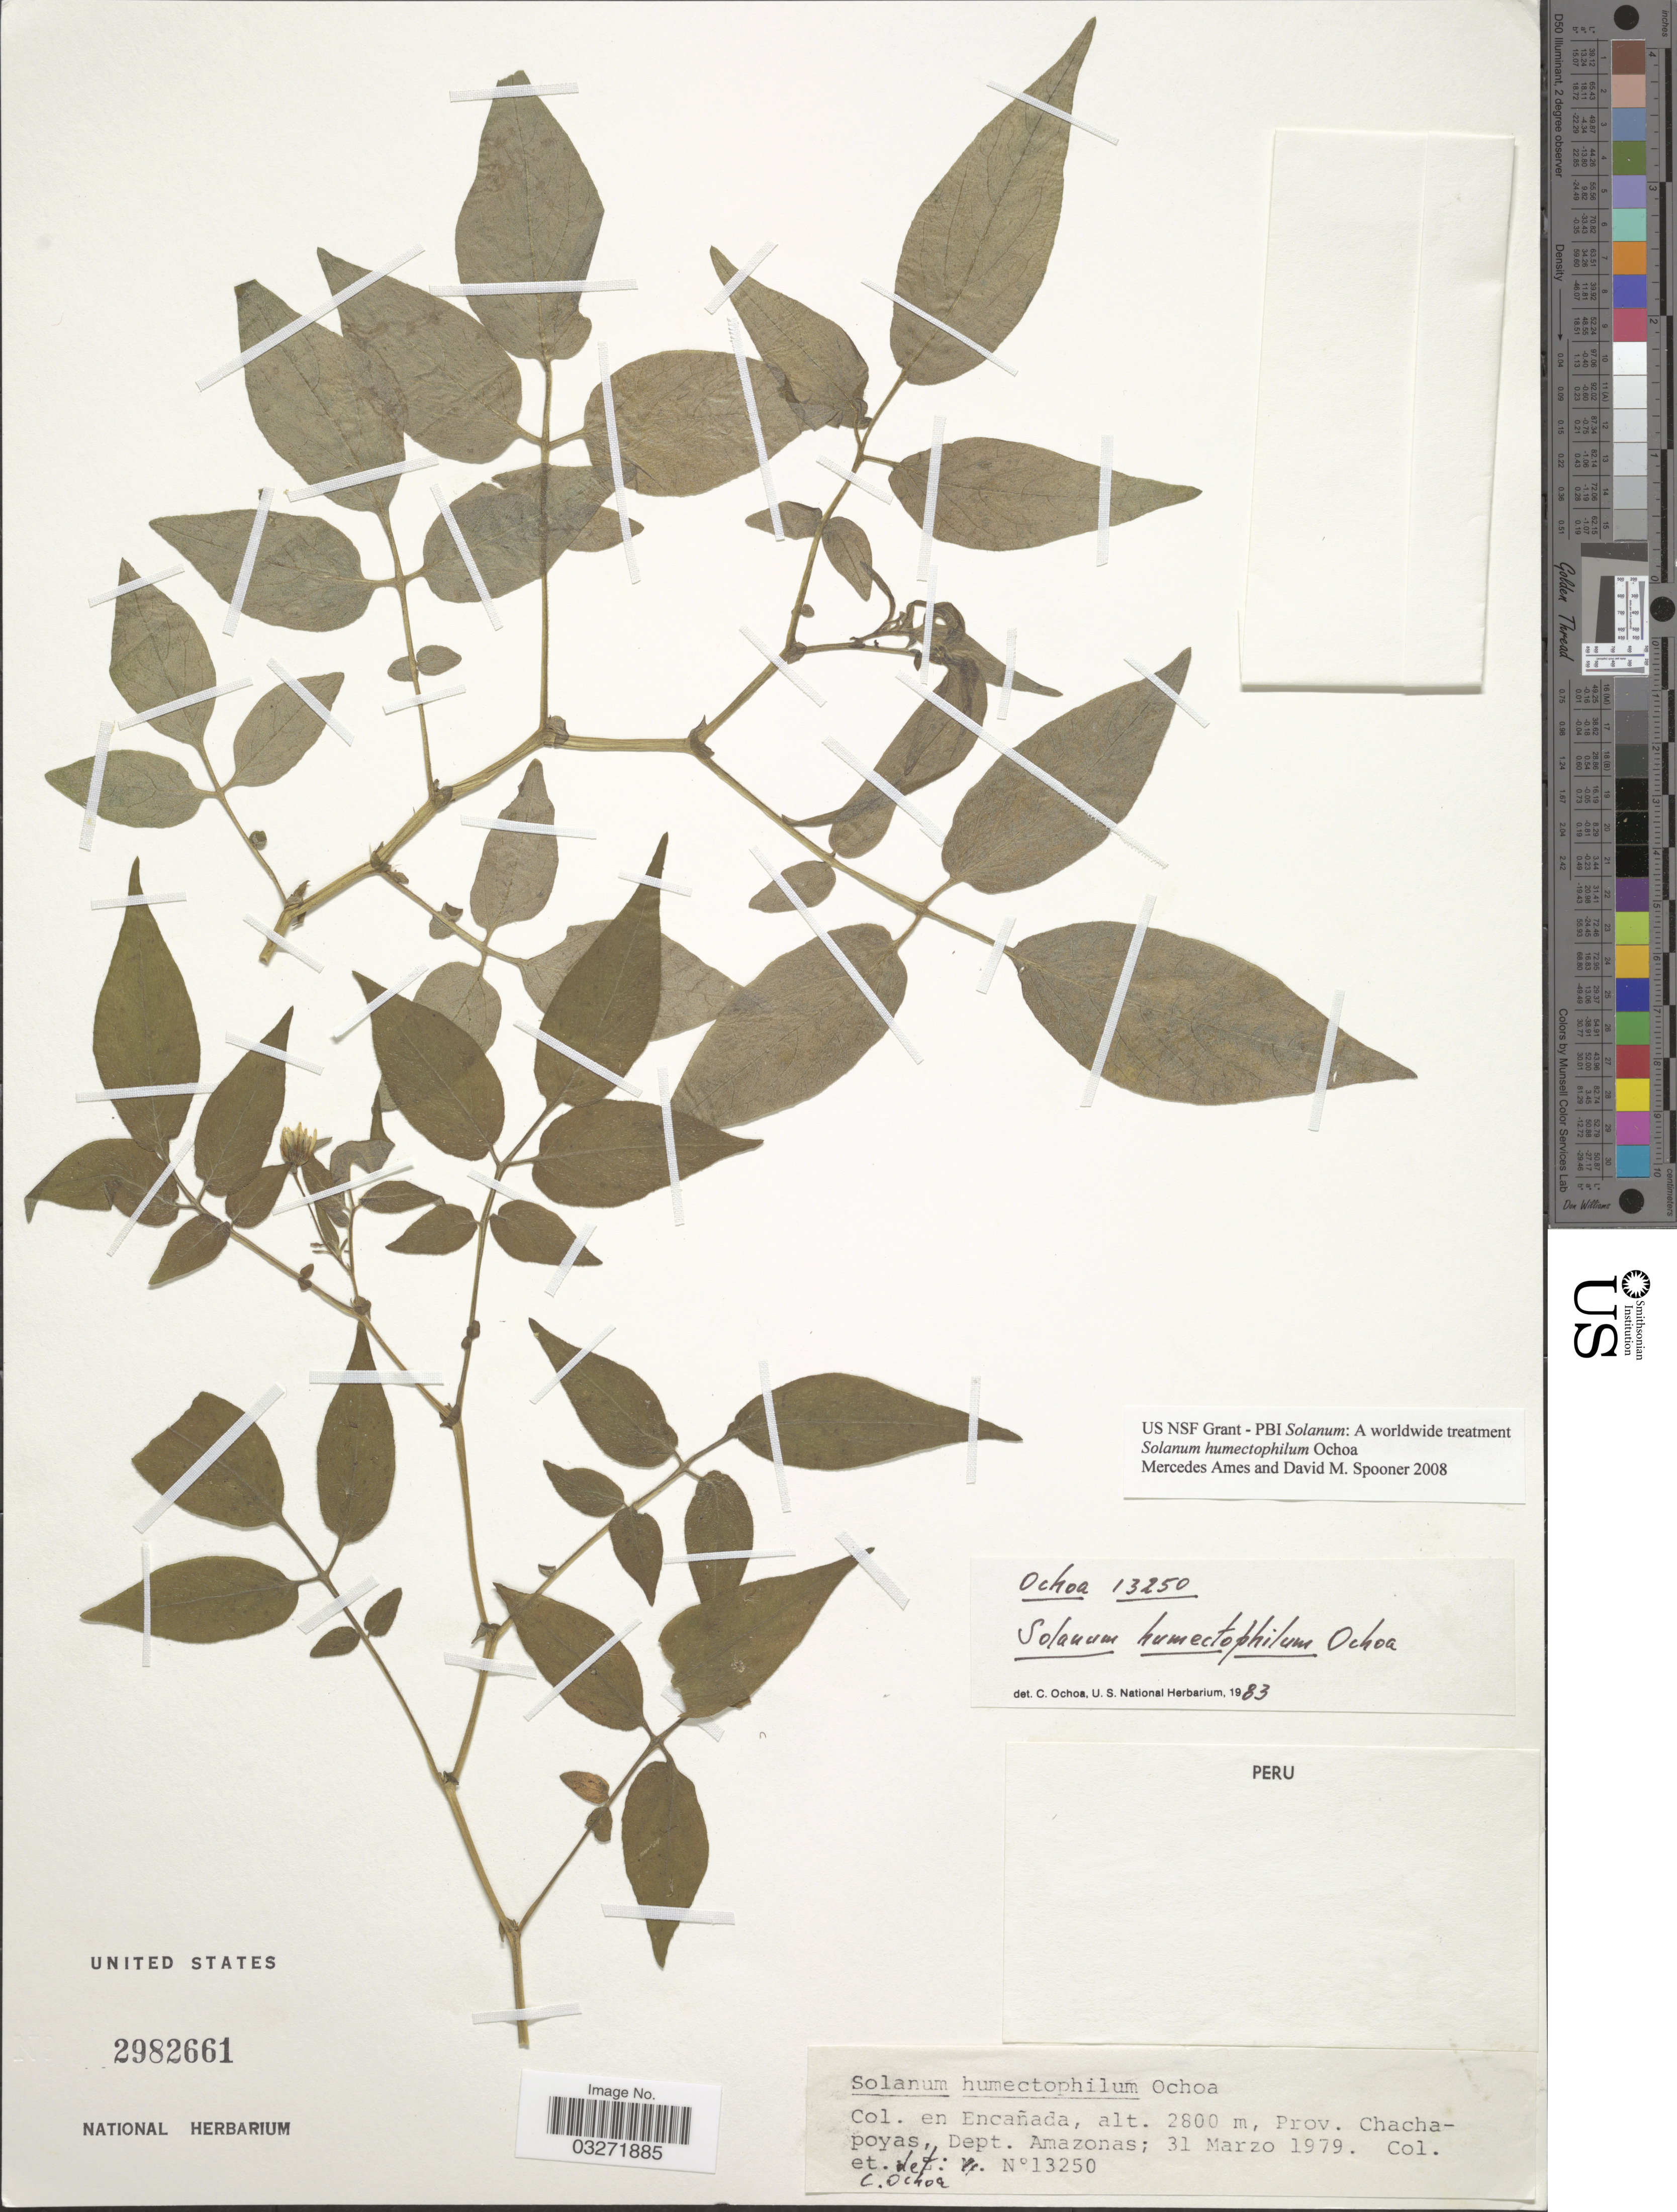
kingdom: Plantae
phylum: Tracheophyta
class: Magnoliopsida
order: Solanales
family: Solanaceae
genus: Solanum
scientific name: Solanum humectophilum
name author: Ochoa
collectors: C. Ochoa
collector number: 13250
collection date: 1979-03-31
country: Peru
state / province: Amazonas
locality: Col. en Encañada, Prov. Chacha-poyas, Dept. Amazonas.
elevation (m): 2800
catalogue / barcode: US 2982661